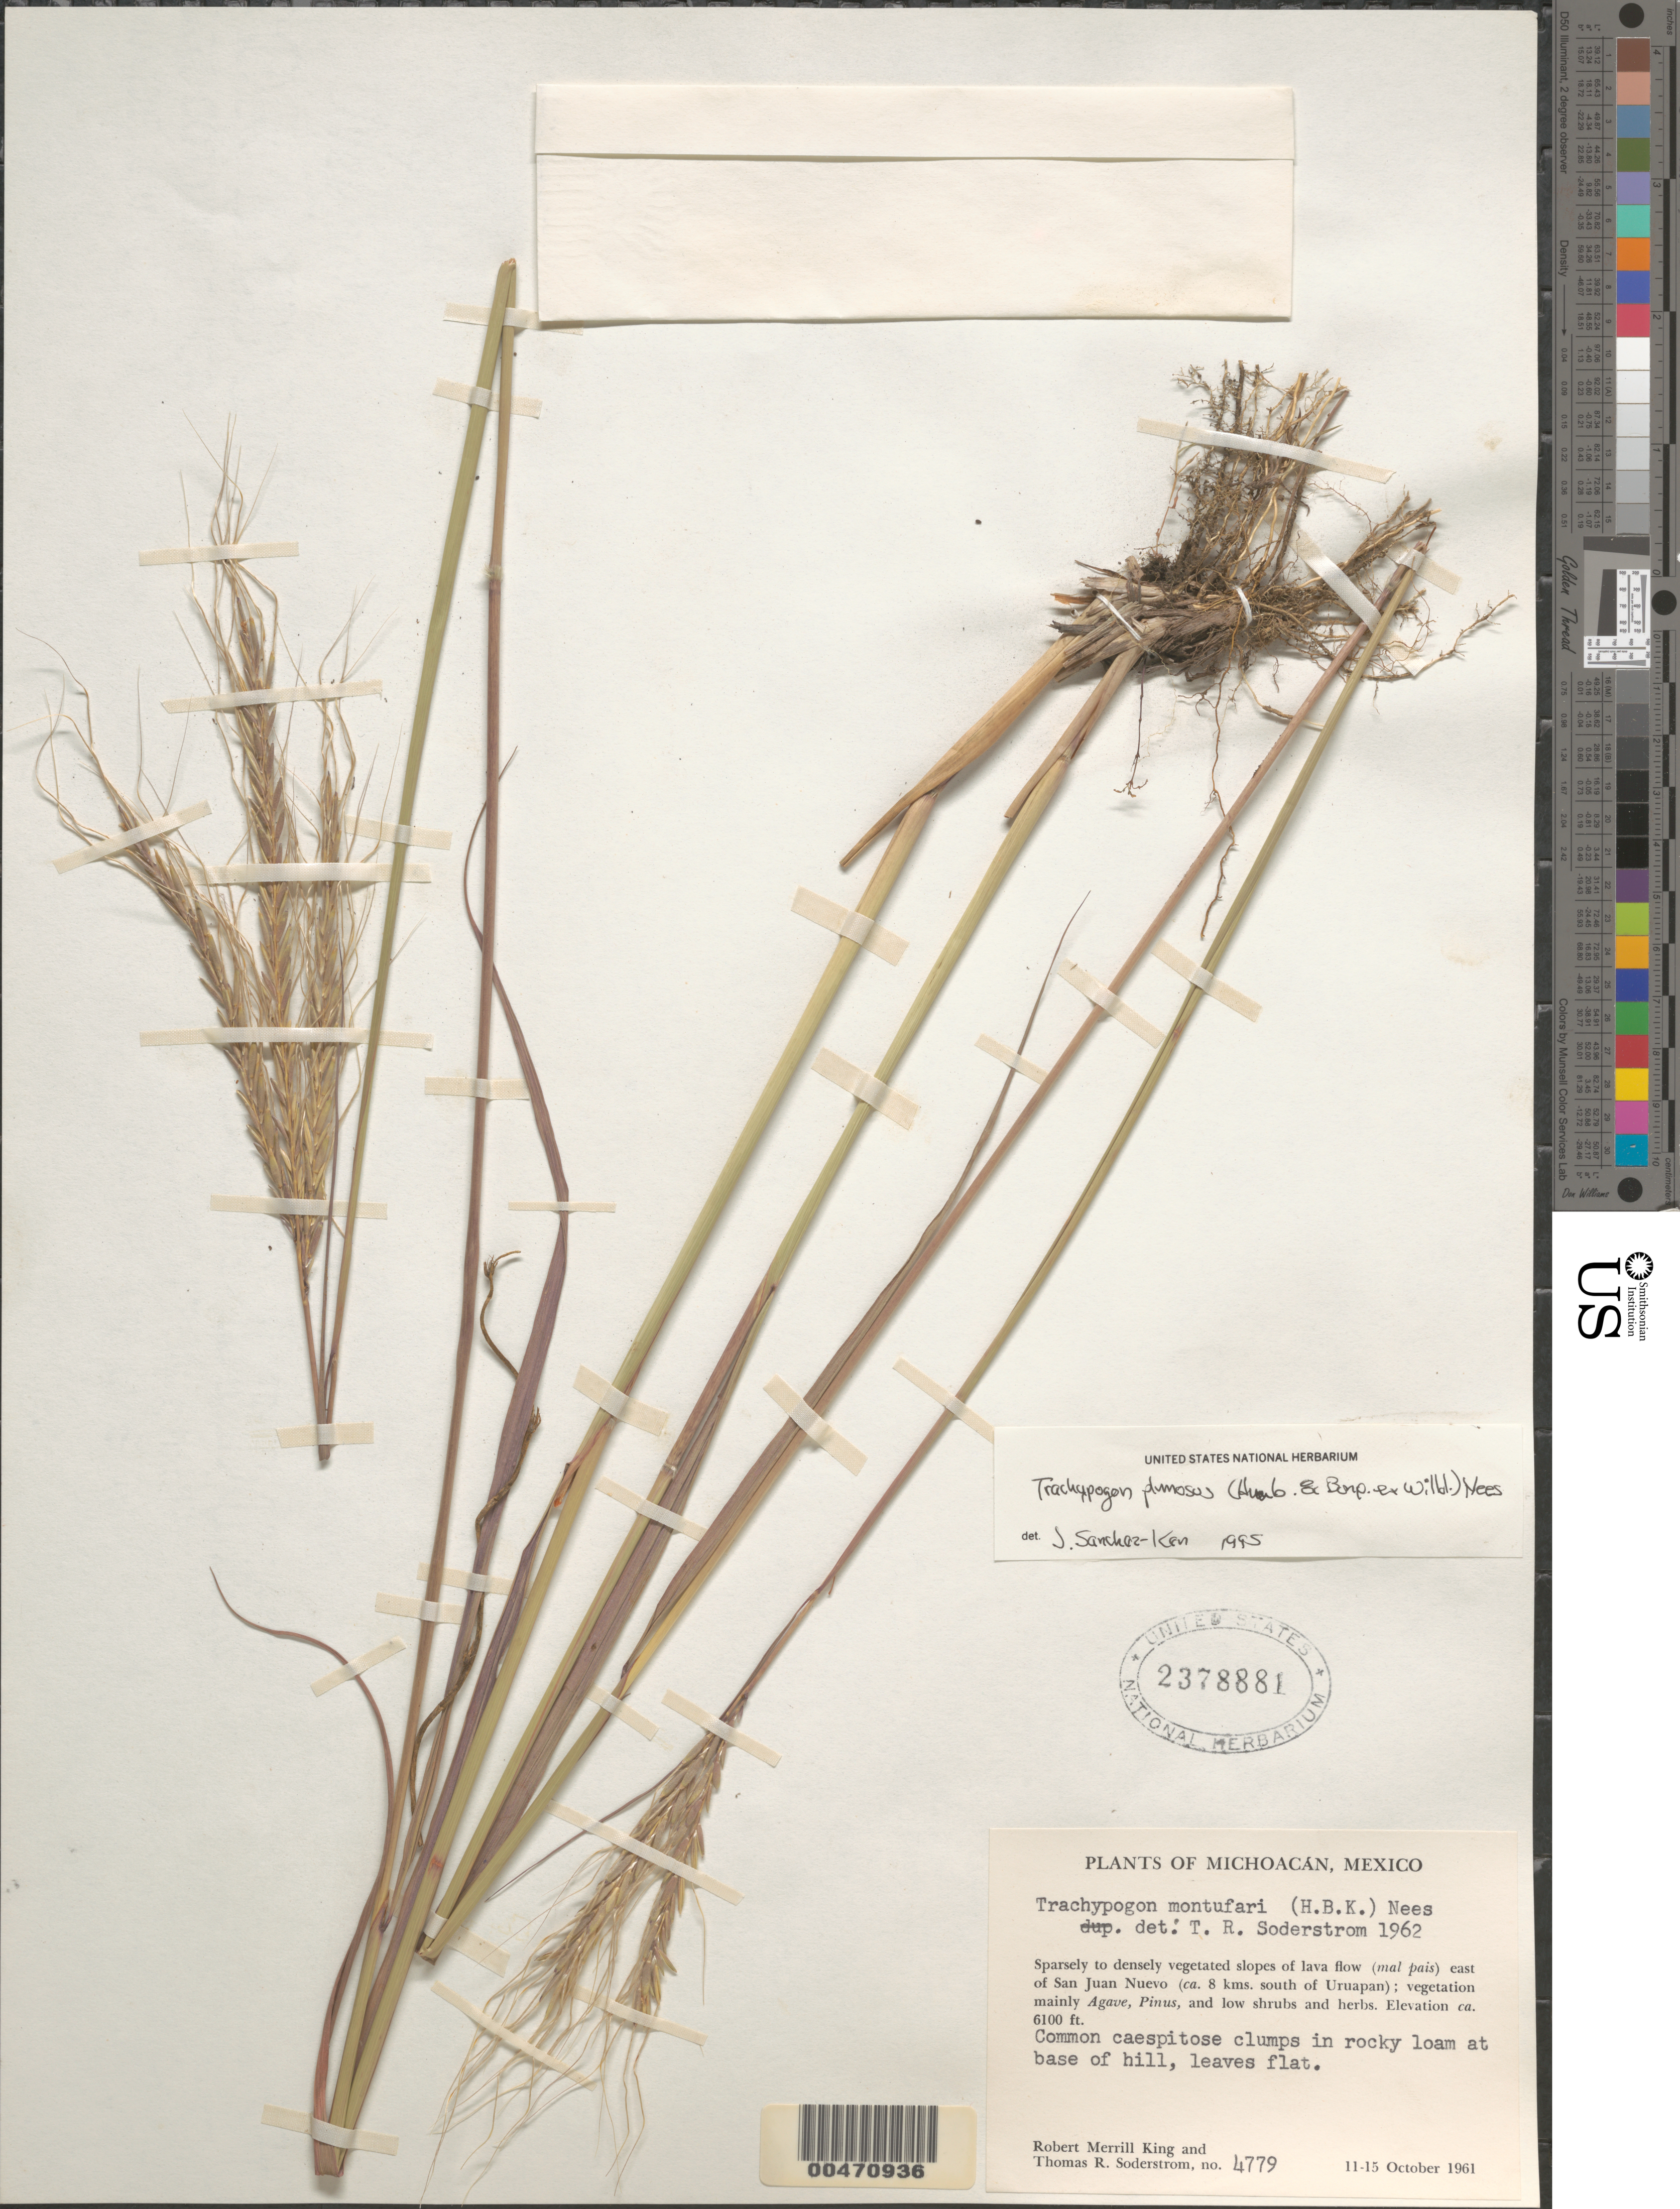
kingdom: Plantae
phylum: Tracheophyta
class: Liliopsida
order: Poales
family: Poaceae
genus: Trachypogon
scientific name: Trachypogon plumosus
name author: (Humb. & Bonpl.) Nees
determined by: Sánchez-Ken, J. G.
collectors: R. M. King & T. R. Soderstrom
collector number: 4779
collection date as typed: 11 Oct 1961 to 15 Oct 1961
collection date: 1961-10-11/1961-10-15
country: Mexico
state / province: Michoacán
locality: E of San Juan Nuevo (ca. 8 km S of Uruapan)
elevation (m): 1859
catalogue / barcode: US 2378881